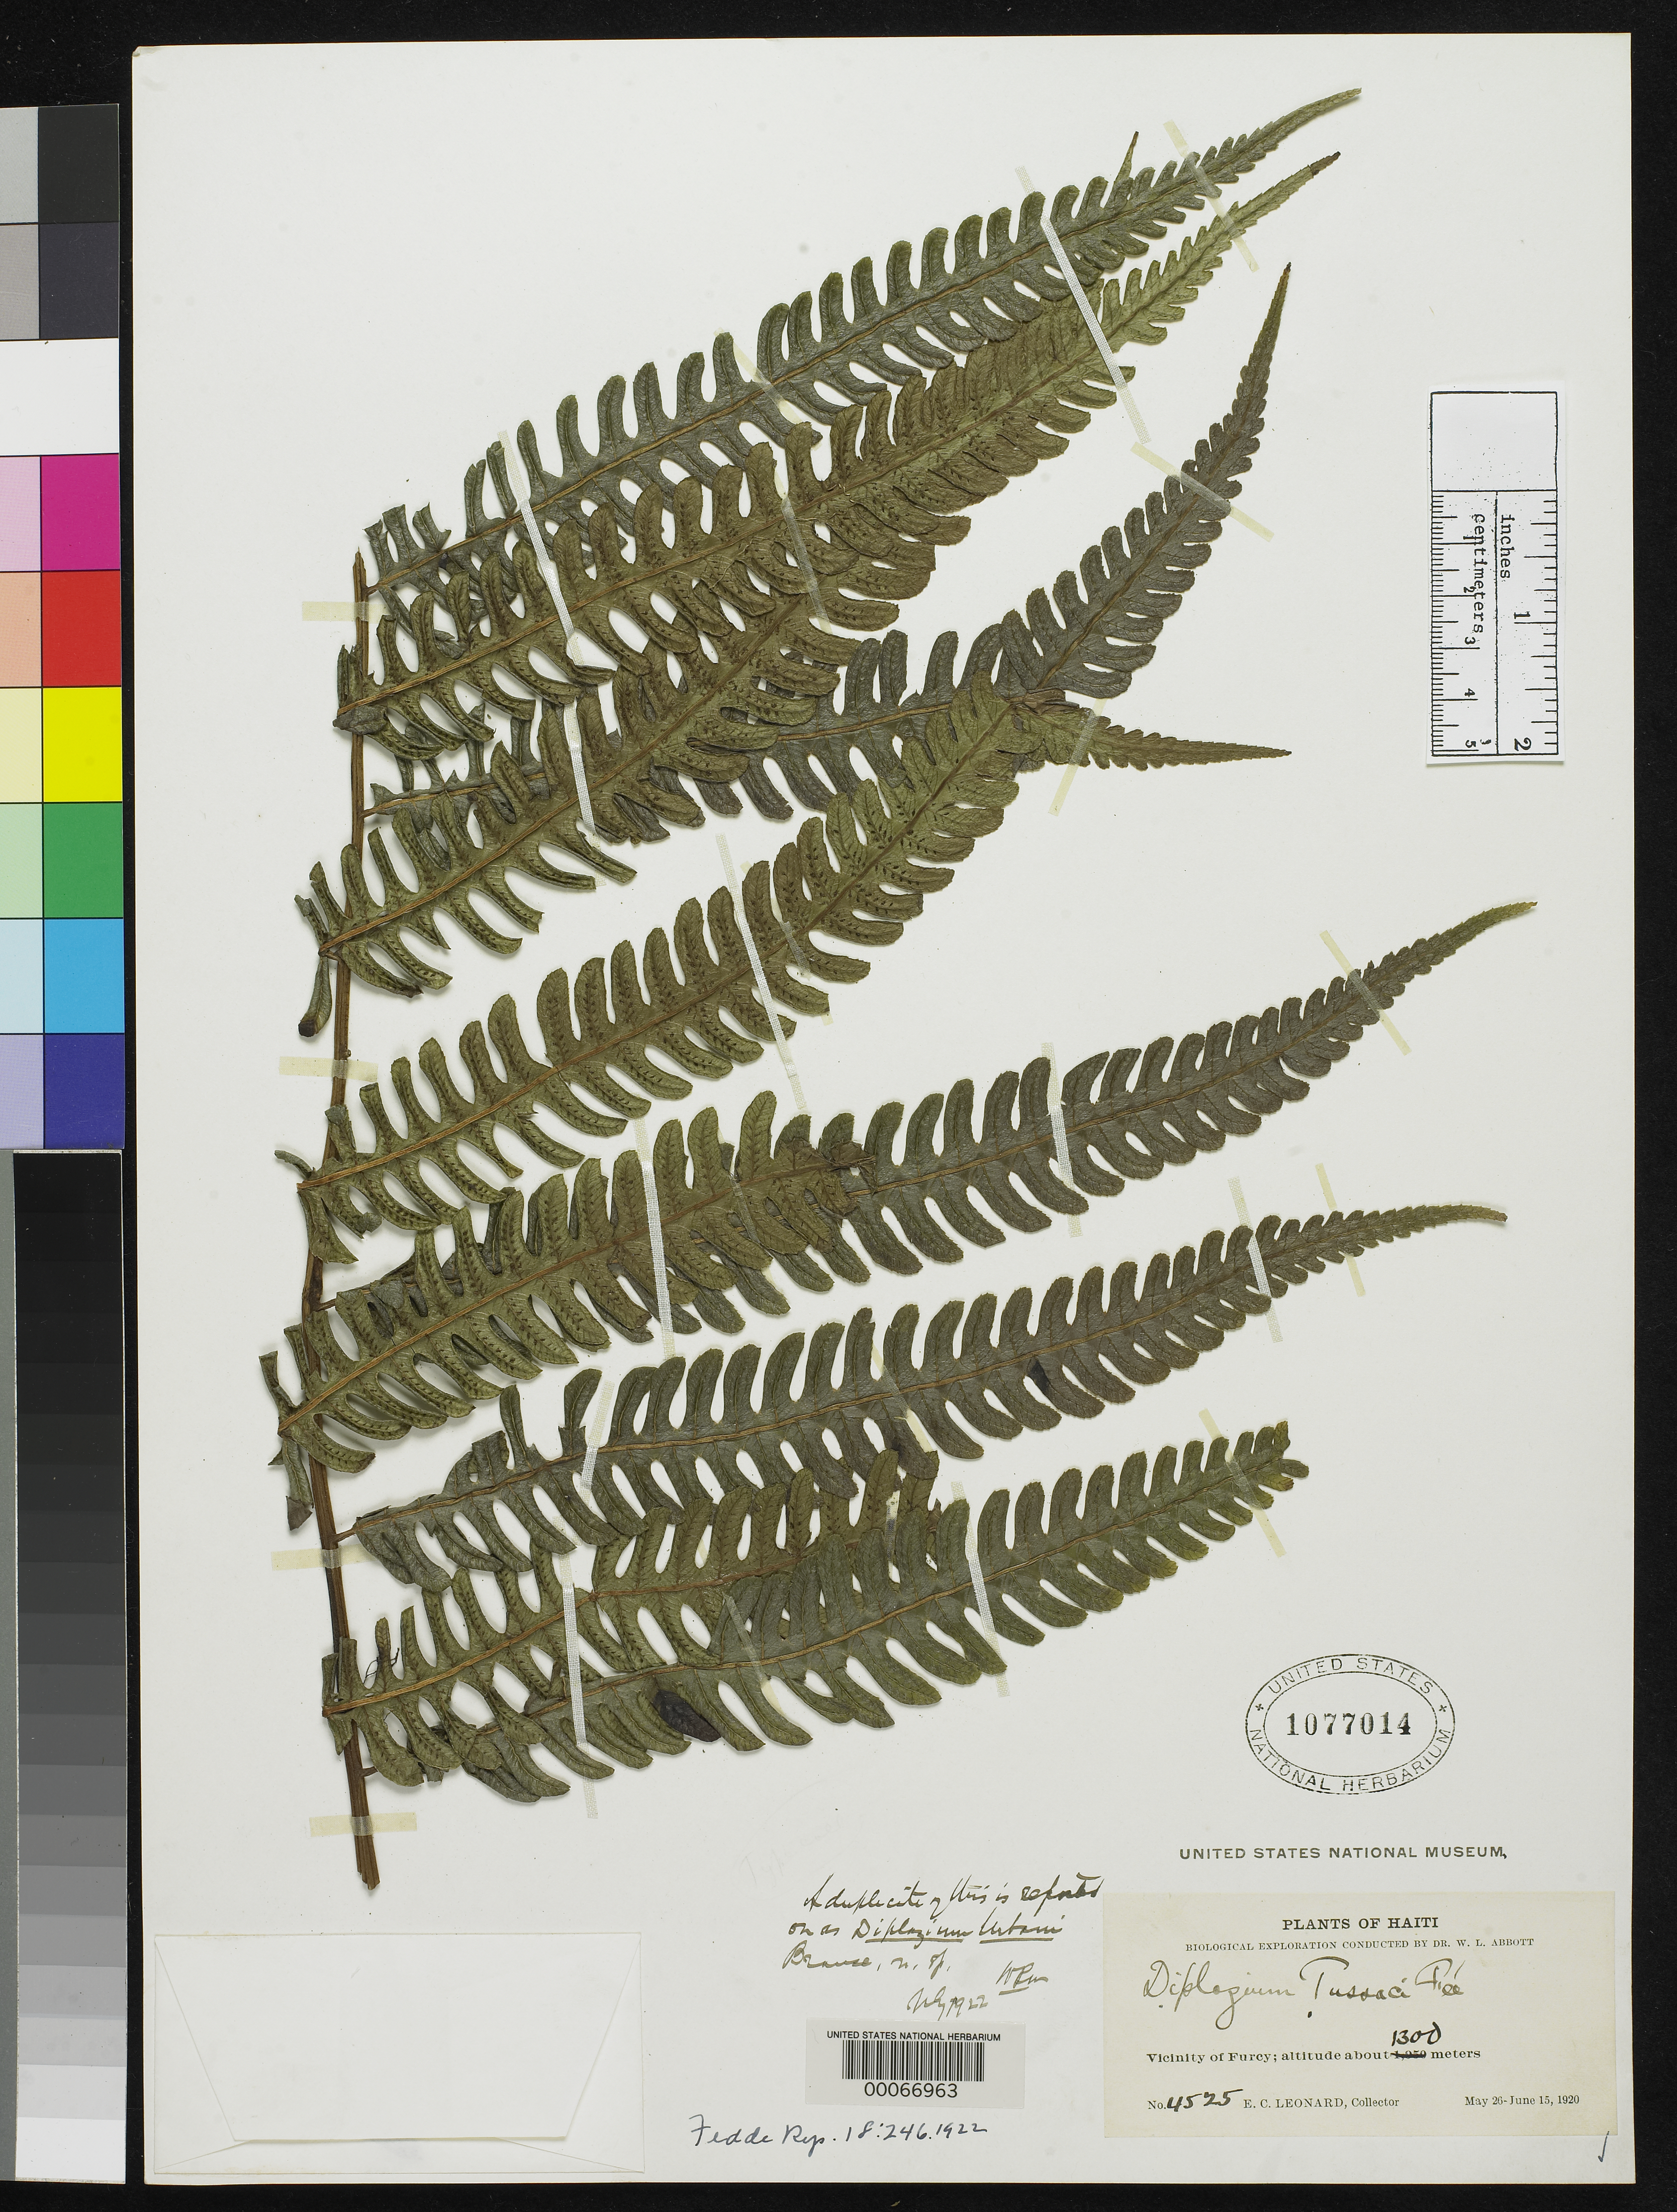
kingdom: Plantae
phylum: Tracheophyta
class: Polypodiopsida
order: Polypodiales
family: Athyriaceae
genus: Diplazium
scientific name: Diplazium urbanii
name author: Brause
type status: Isotype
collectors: E. C. Leonard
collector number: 4525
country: Haiti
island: Hispaniola Island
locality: Vicinity of Mission Fonds Varettes.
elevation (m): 1000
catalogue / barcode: US 1077014